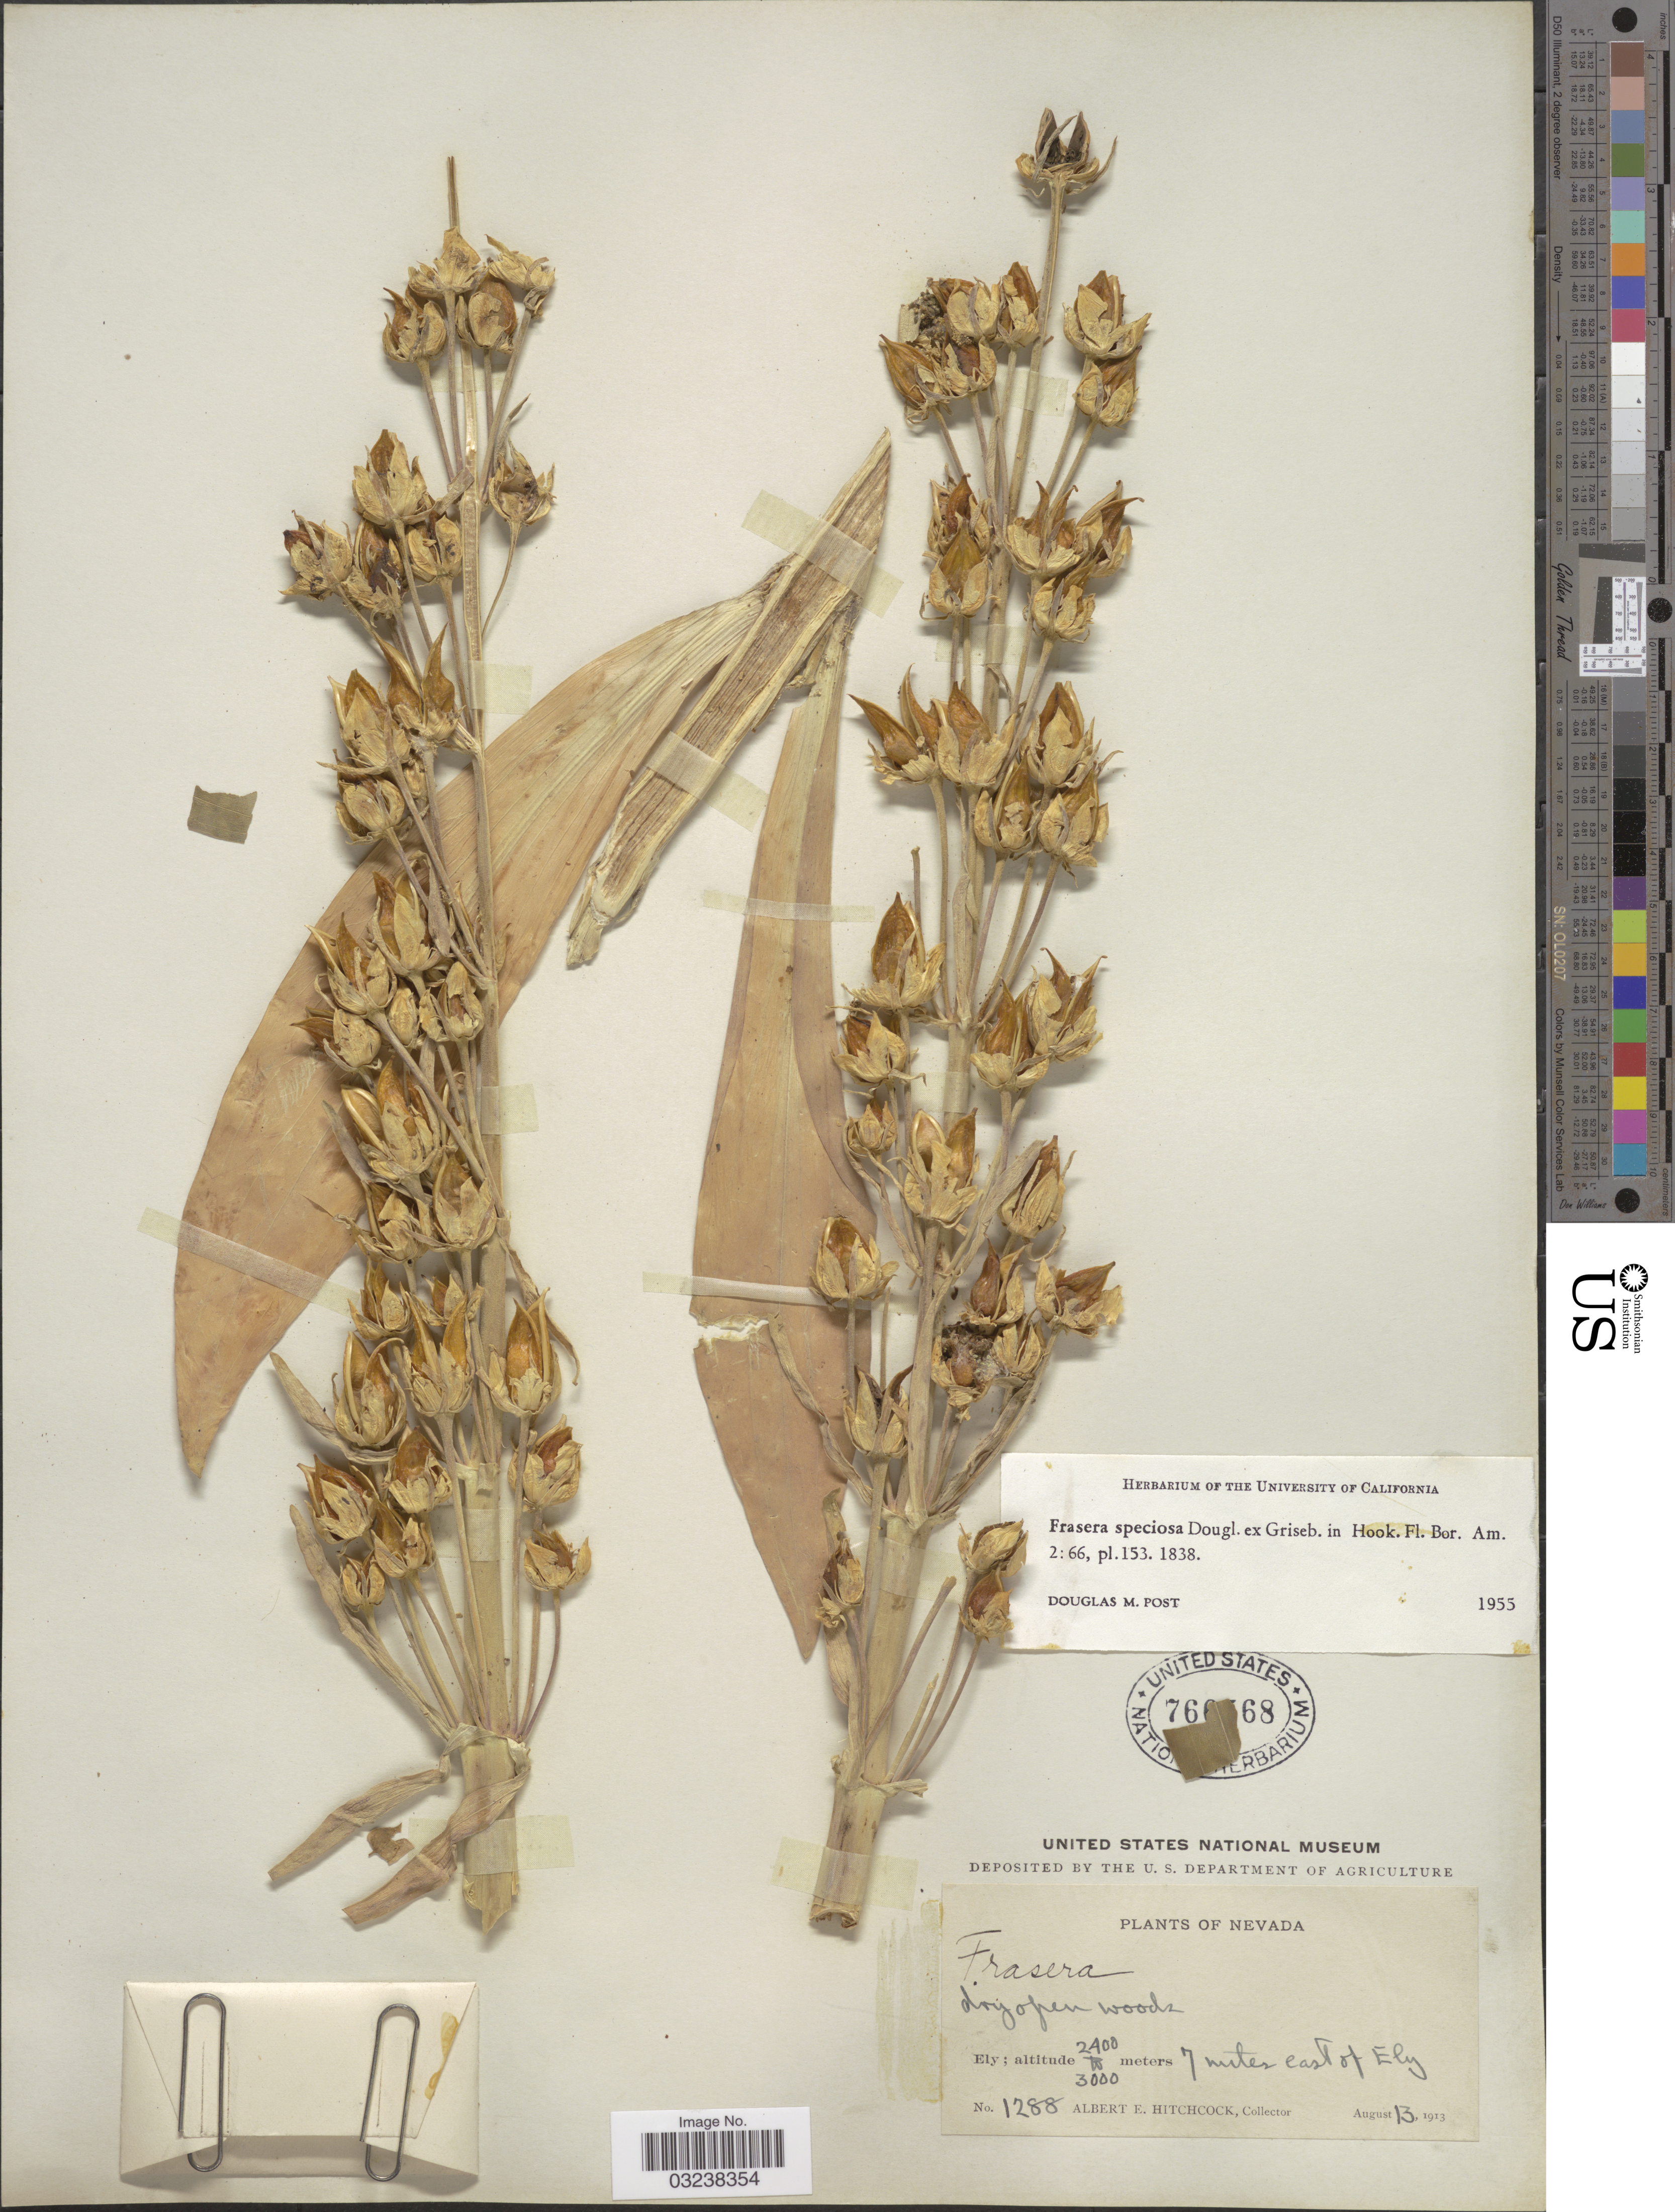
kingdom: Plantae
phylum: Tracheophyta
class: Magnoliopsida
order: Gentianales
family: Gentianaceae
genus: Swertia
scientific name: Swertia radiata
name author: (Kellogg) Kuntze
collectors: A. Hitchcock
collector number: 1288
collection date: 1913-08-13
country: United States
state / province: Nevada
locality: Ely. 7 miles east of Ely.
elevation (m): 2400